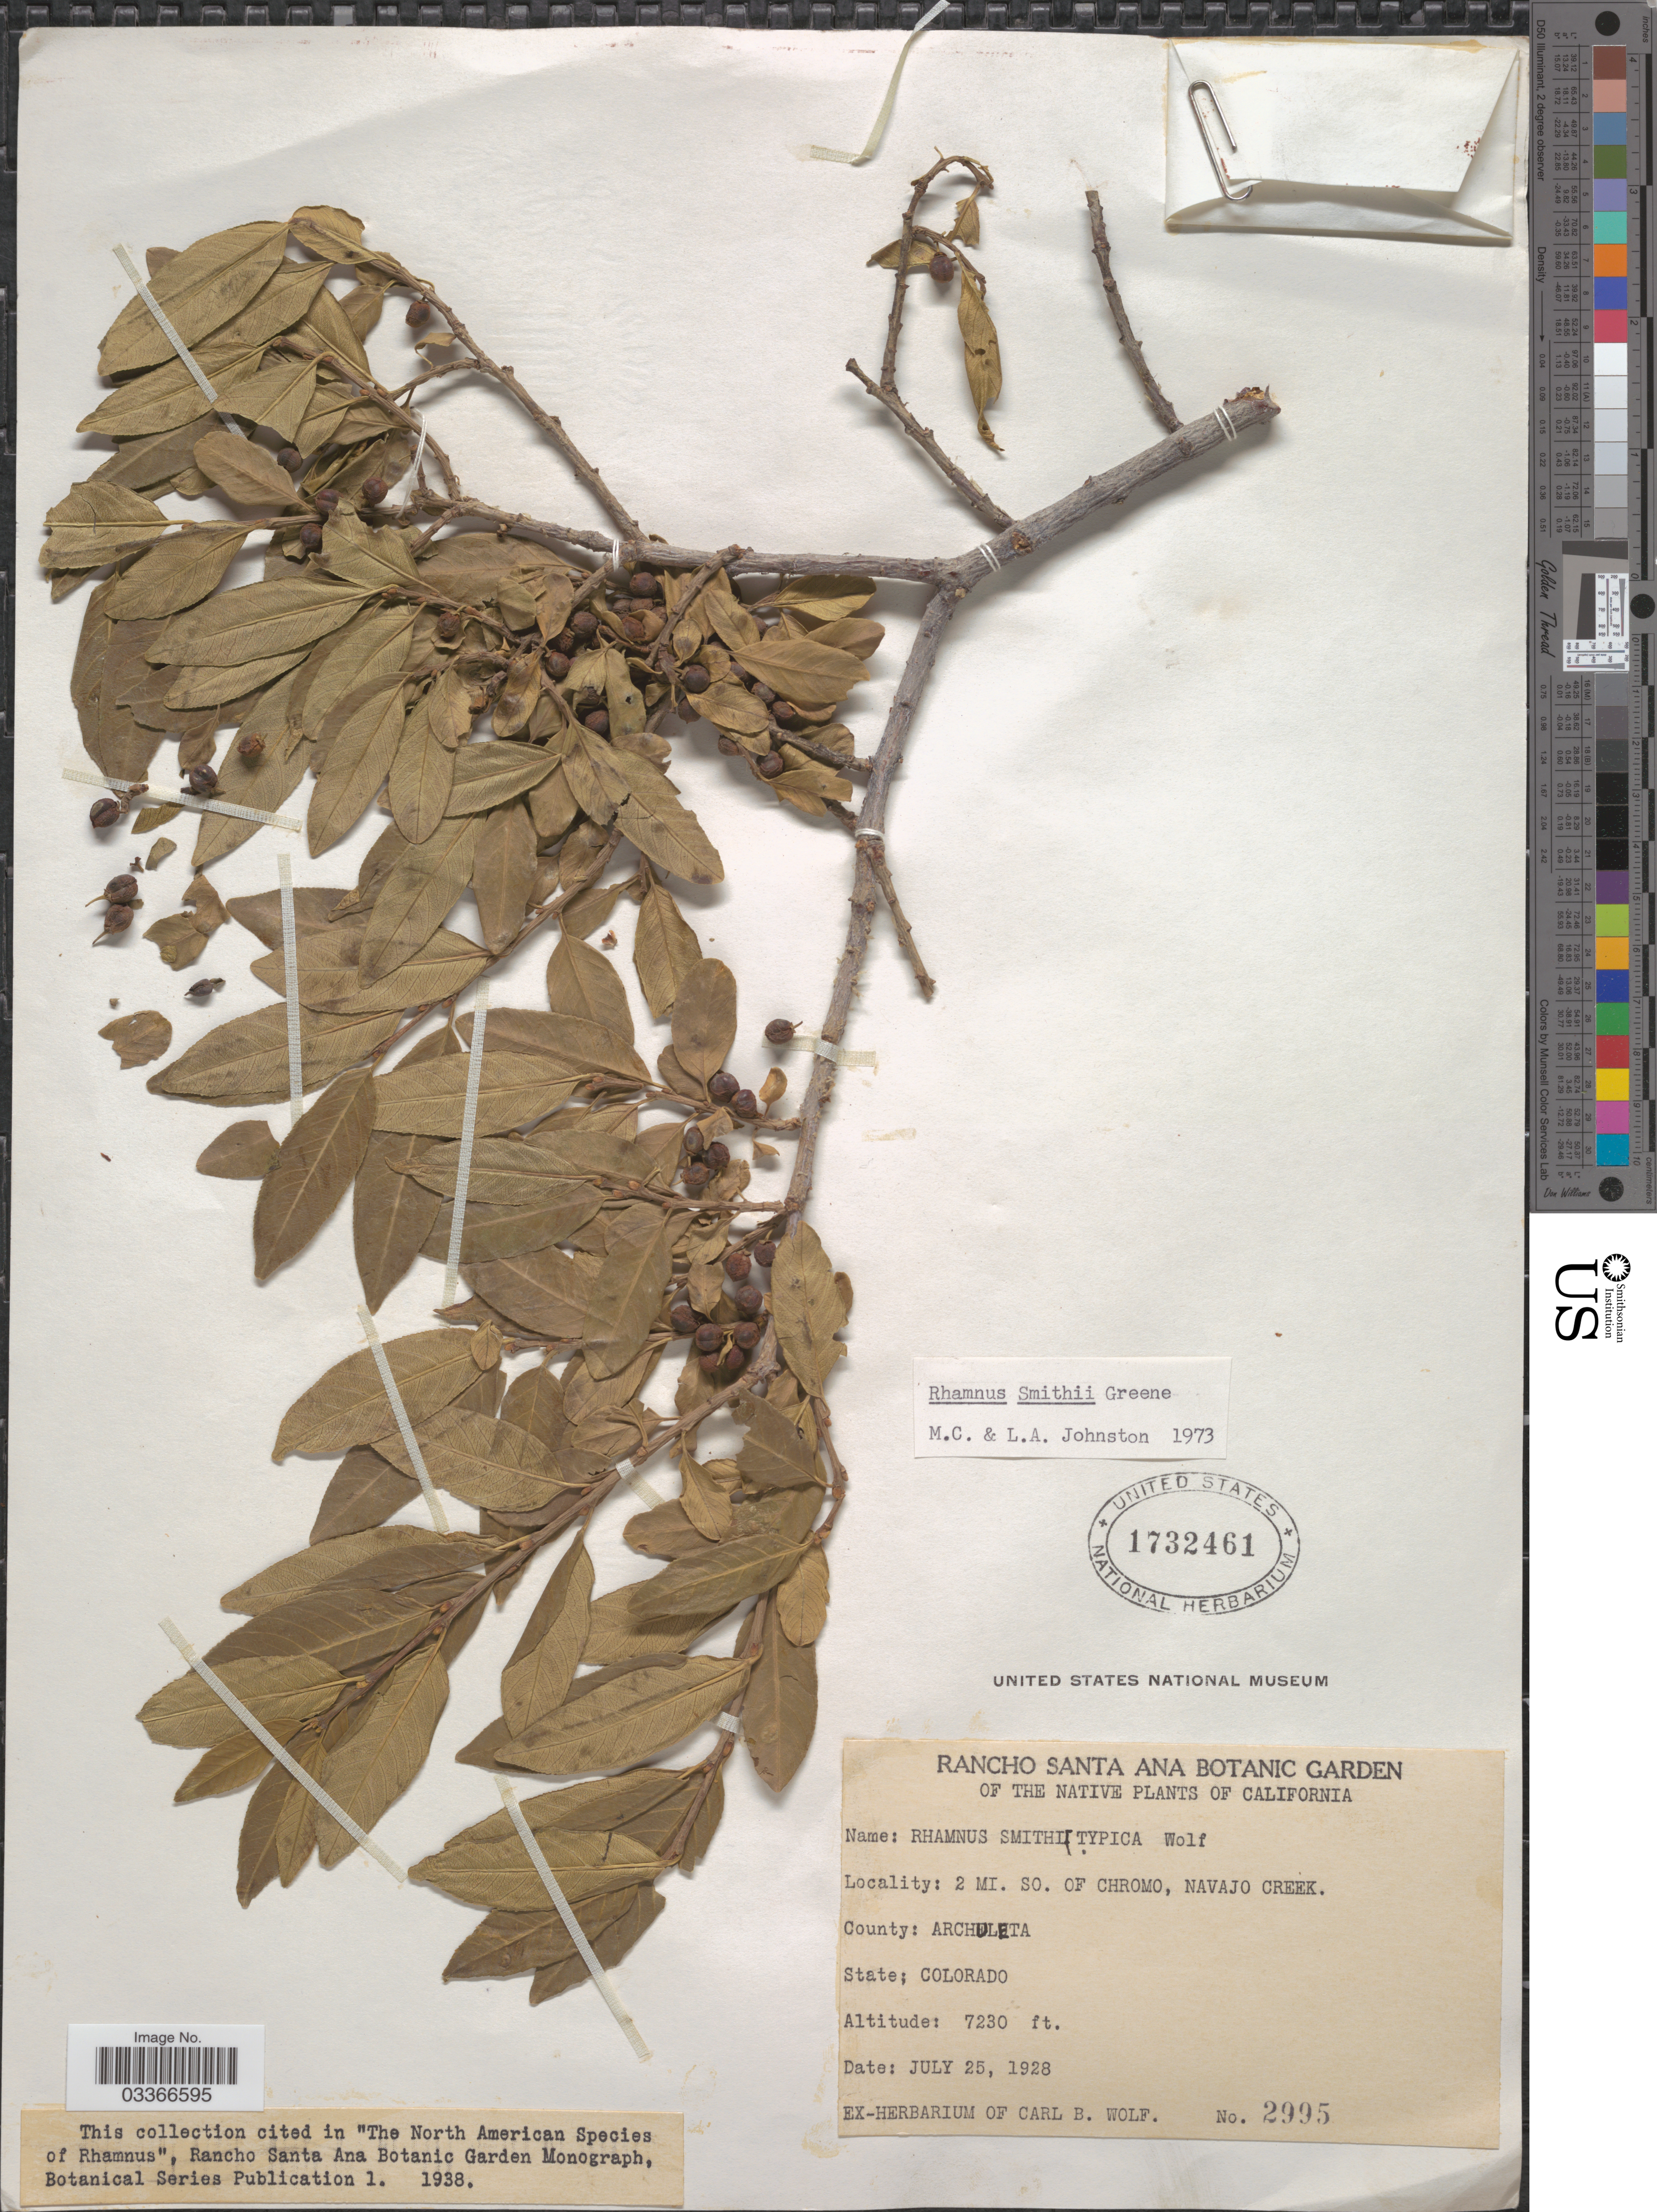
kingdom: Plantae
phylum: Tracheophyta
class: Magnoliopsida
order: Rosales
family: Rhamnaceae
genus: Rhamnus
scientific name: Rhamnus smithii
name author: Greene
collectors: ex herb. Carl B. Wolf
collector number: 2995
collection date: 1928-07-25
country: United States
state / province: Colorado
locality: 2 mi. SO. of Chromo, Navajo Creek. County: Archuleta.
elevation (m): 2204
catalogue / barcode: US 1732461